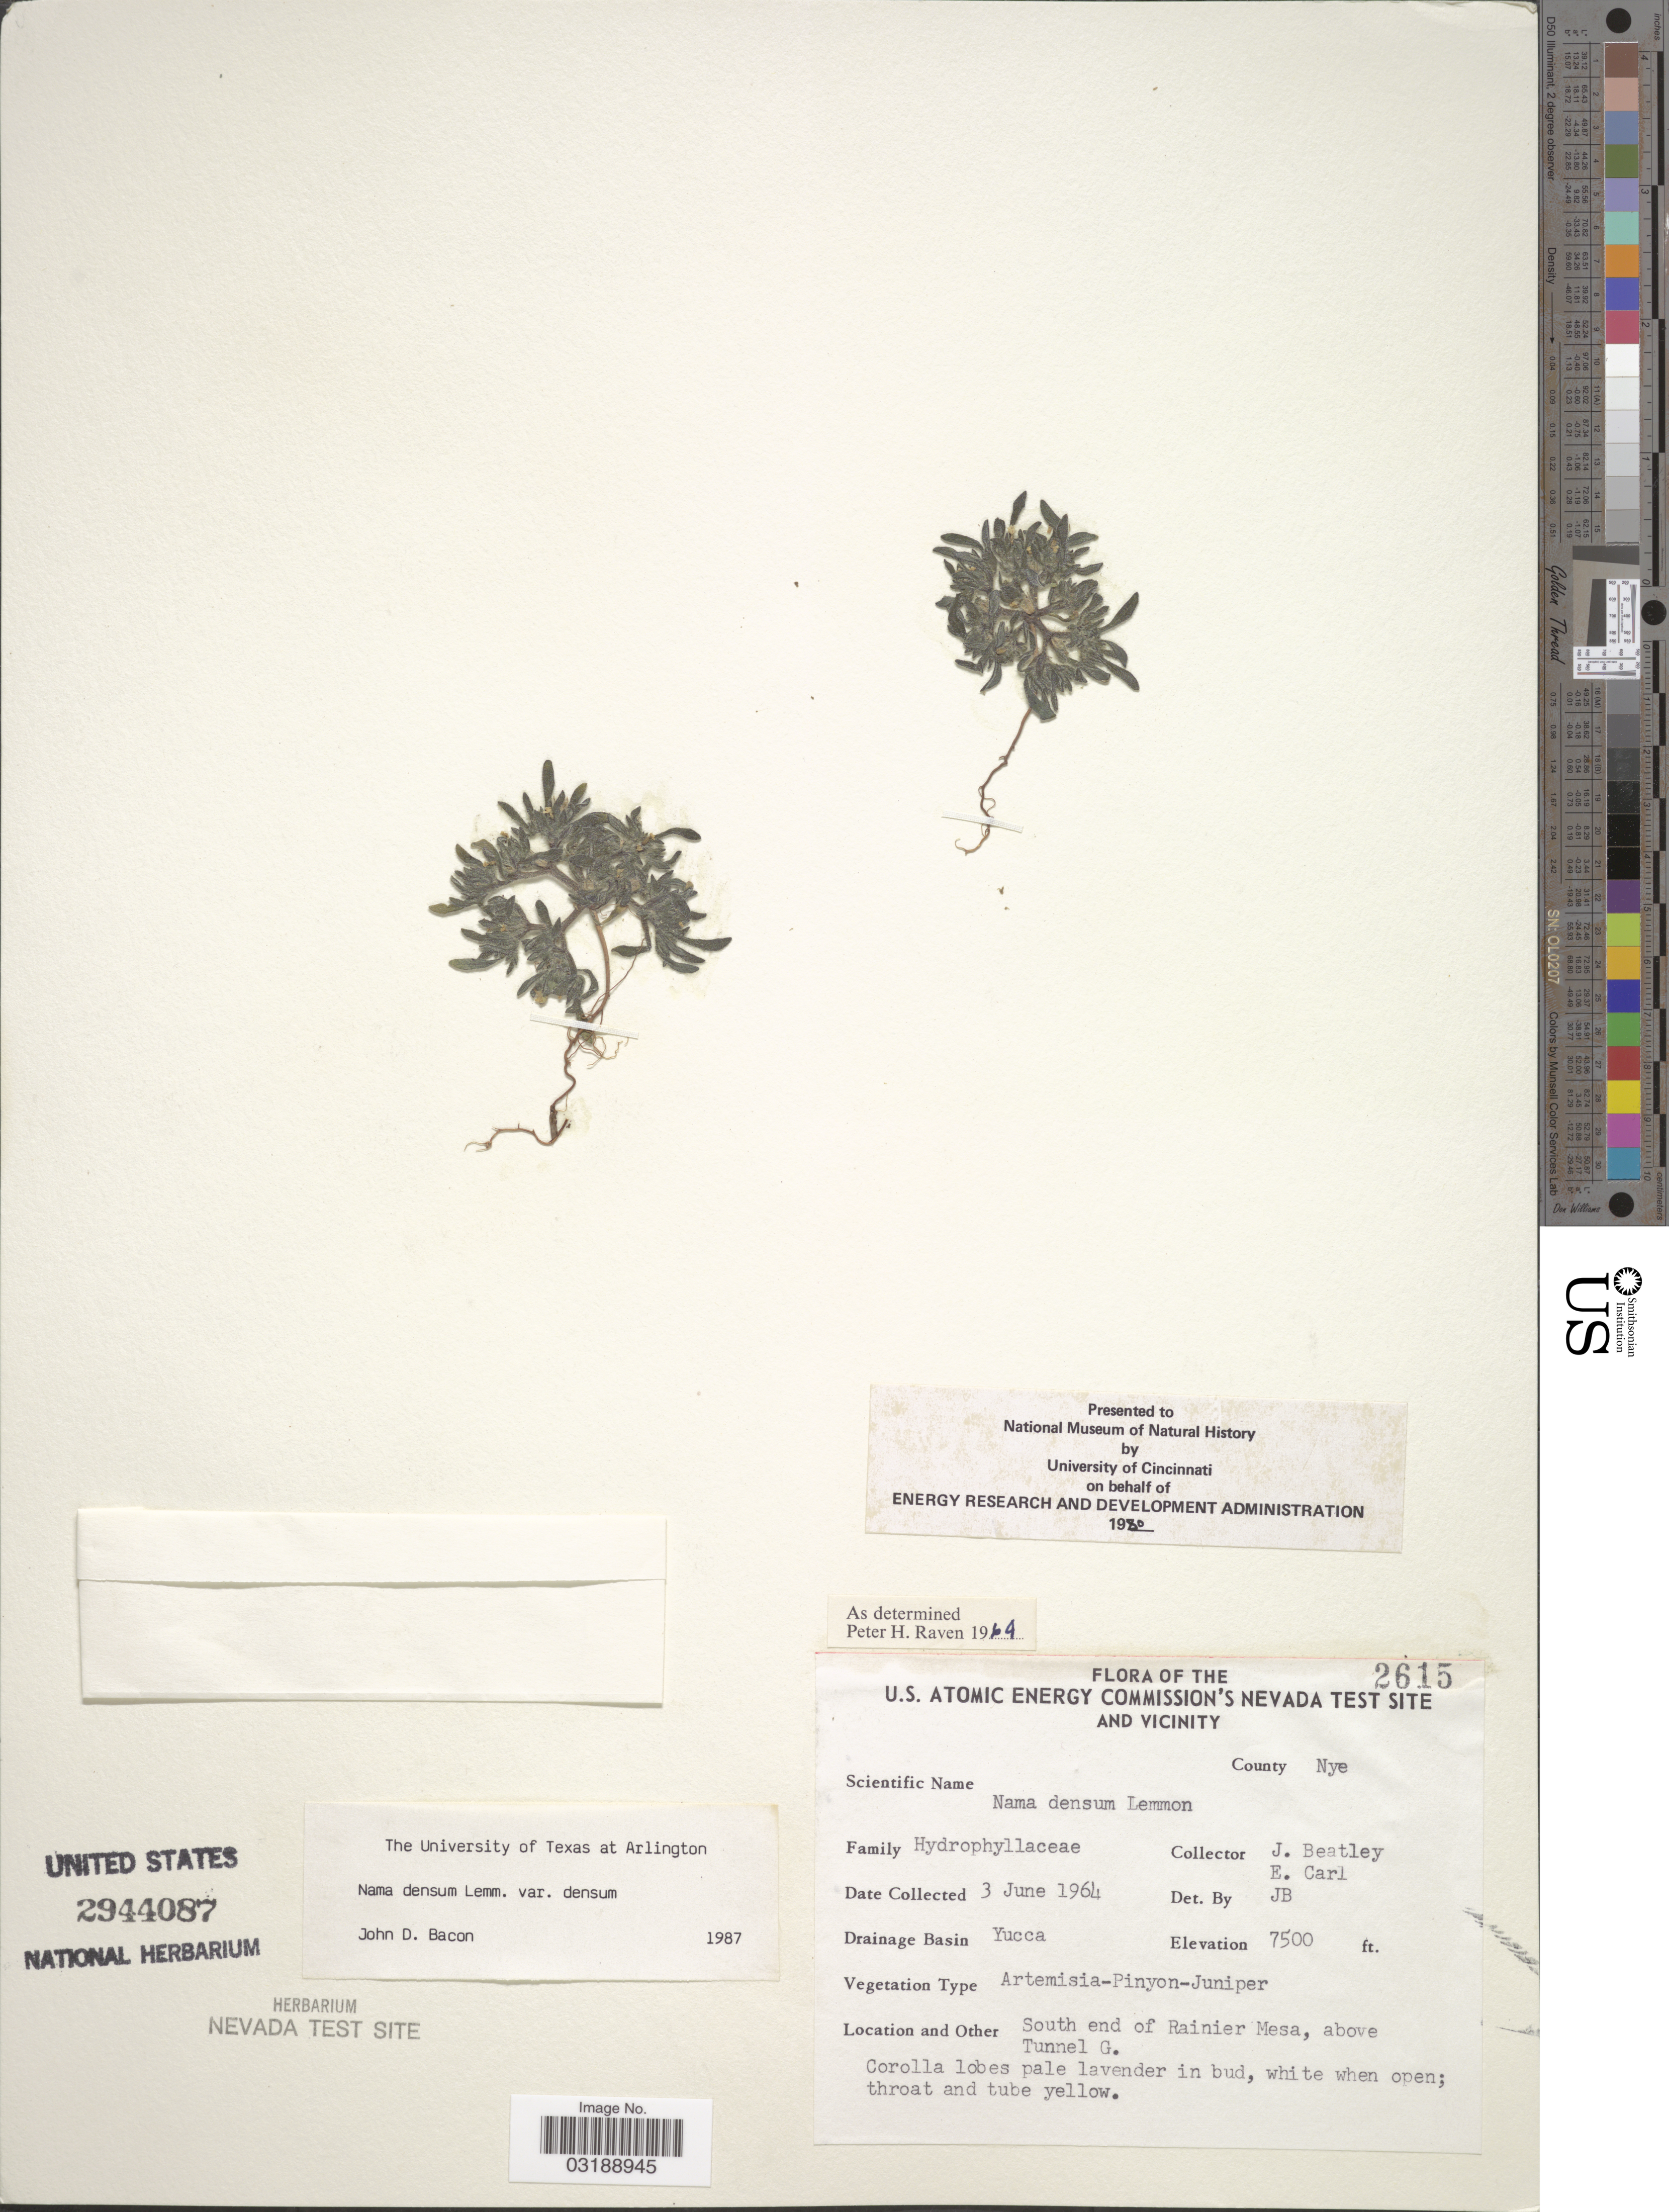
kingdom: Plantae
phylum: Tracheophyta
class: Magnoliopsida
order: Boraginales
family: Namaceae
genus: Nama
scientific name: Nama densa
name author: Lemmon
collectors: J. C. Beatley & E. Carl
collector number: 2615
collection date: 1964-06-03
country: United States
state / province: Nevada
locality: U.S. Atomic Energy Commission's Nevada Test Site and Vicinity, County Nye, Drainage Basin Yucca, South end of Rainier Mesa, above Tunnel G.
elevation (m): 2286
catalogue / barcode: US 2944087